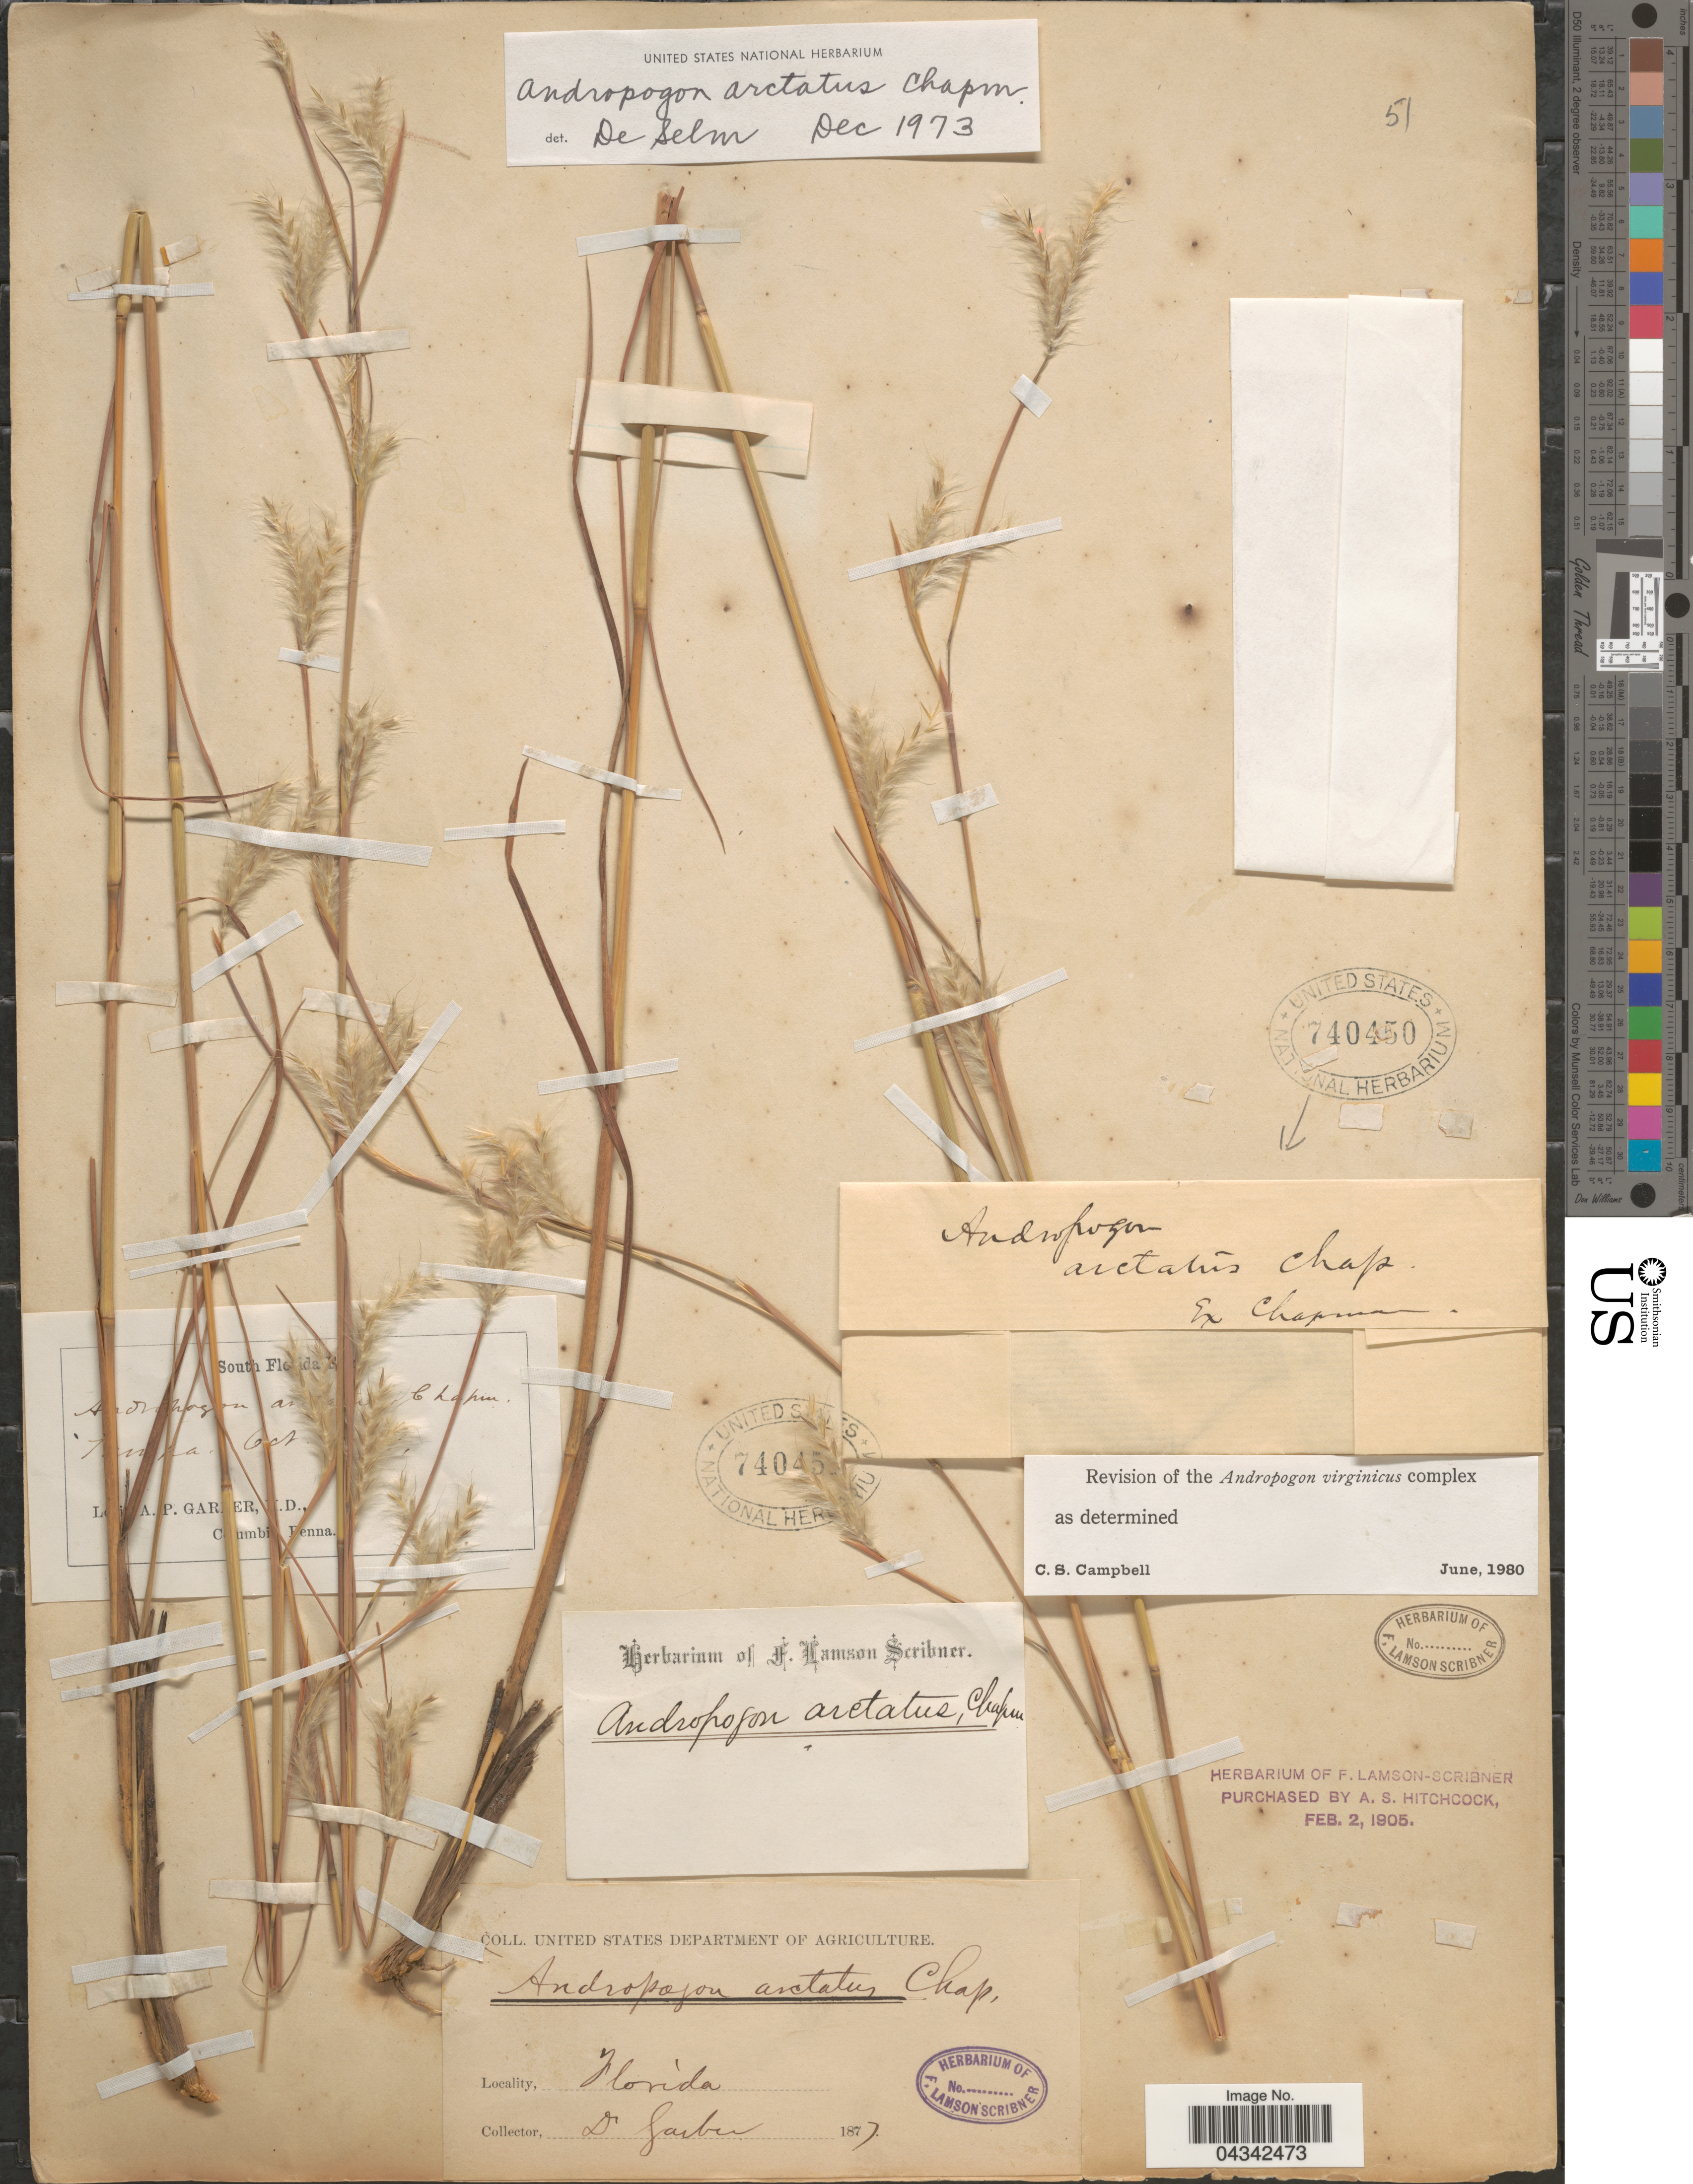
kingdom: Plantae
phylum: Tracheophyta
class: Liliopsida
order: Poales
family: Poaceae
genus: Andropogon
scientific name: Andropogon arctatus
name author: Chapm.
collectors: A. P. Garber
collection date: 1877-10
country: United States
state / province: Florida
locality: South Florida [illegible text]